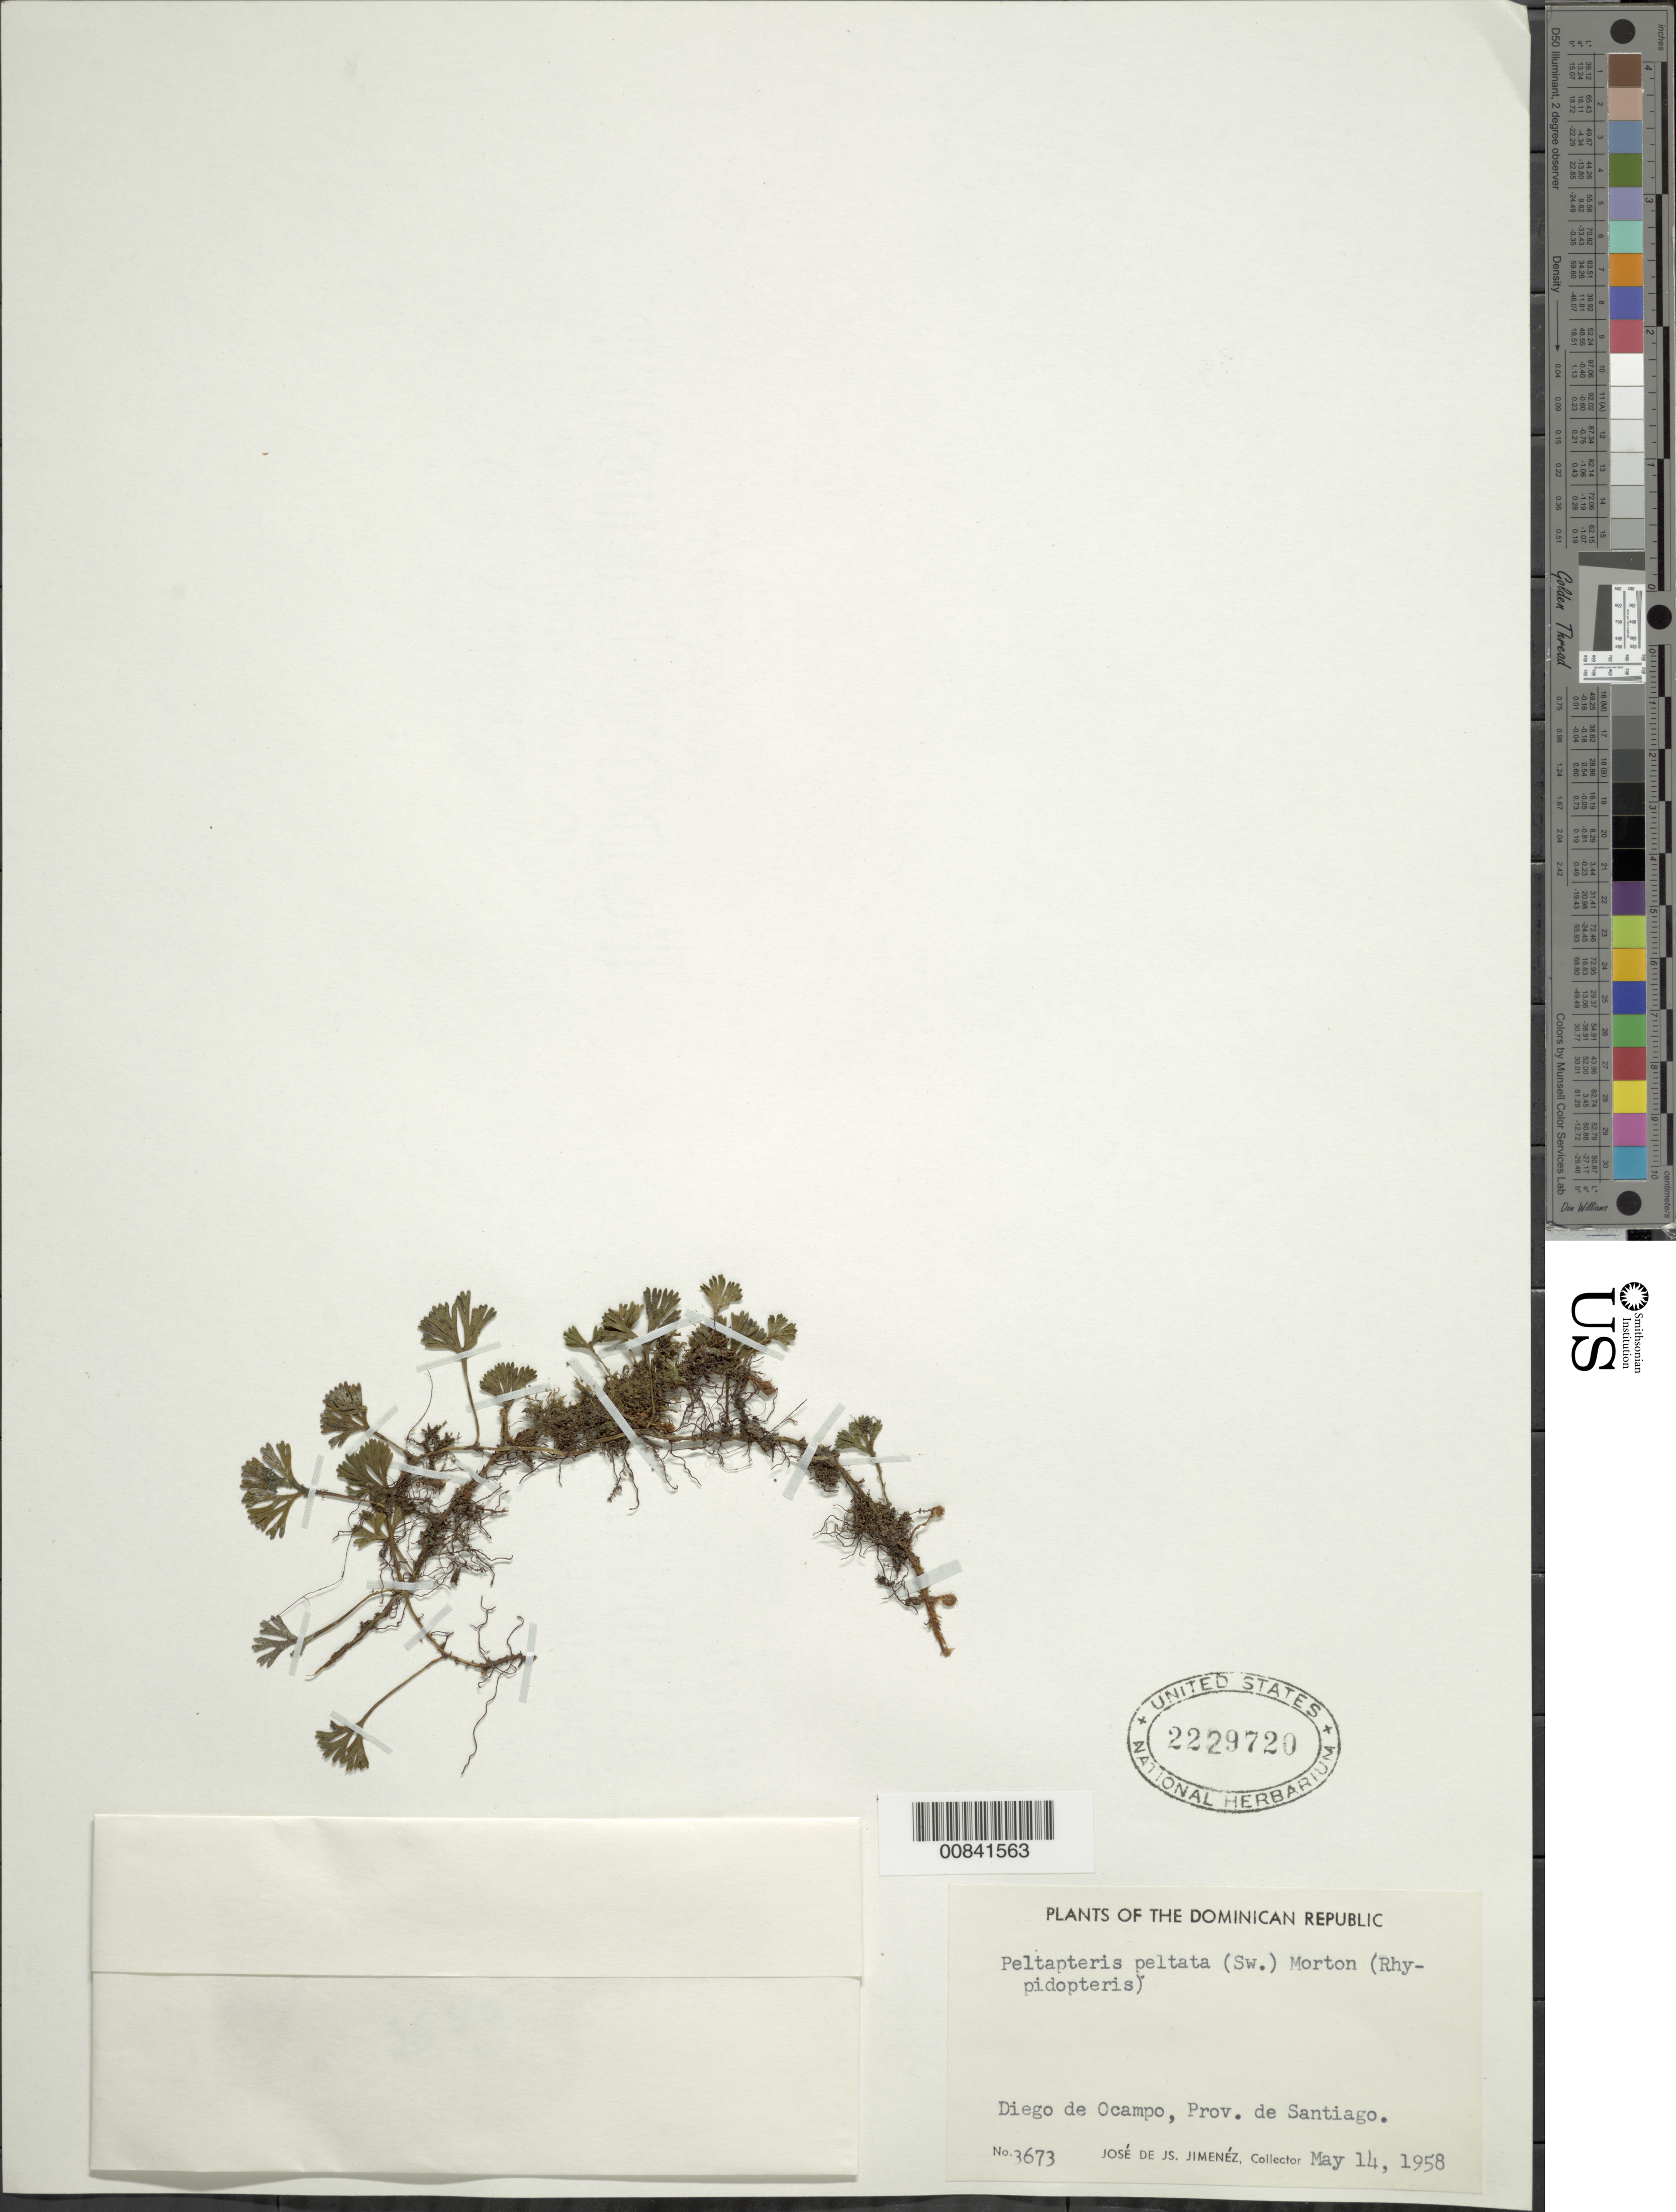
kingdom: Plantae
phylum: Tracheophyta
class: Polypodiopsida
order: Polypodiales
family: Dryopteridaceae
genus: Elaphoglossum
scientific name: Elaphoglossum peltatum f. peltatum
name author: (Sw.) Urb.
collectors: J. J. Jiménez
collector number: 3673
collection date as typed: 14 May 1958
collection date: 1958-05-14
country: Dominican Republic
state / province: Santiago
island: Hispaniola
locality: Diego de Ocampo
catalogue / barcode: US 2229720